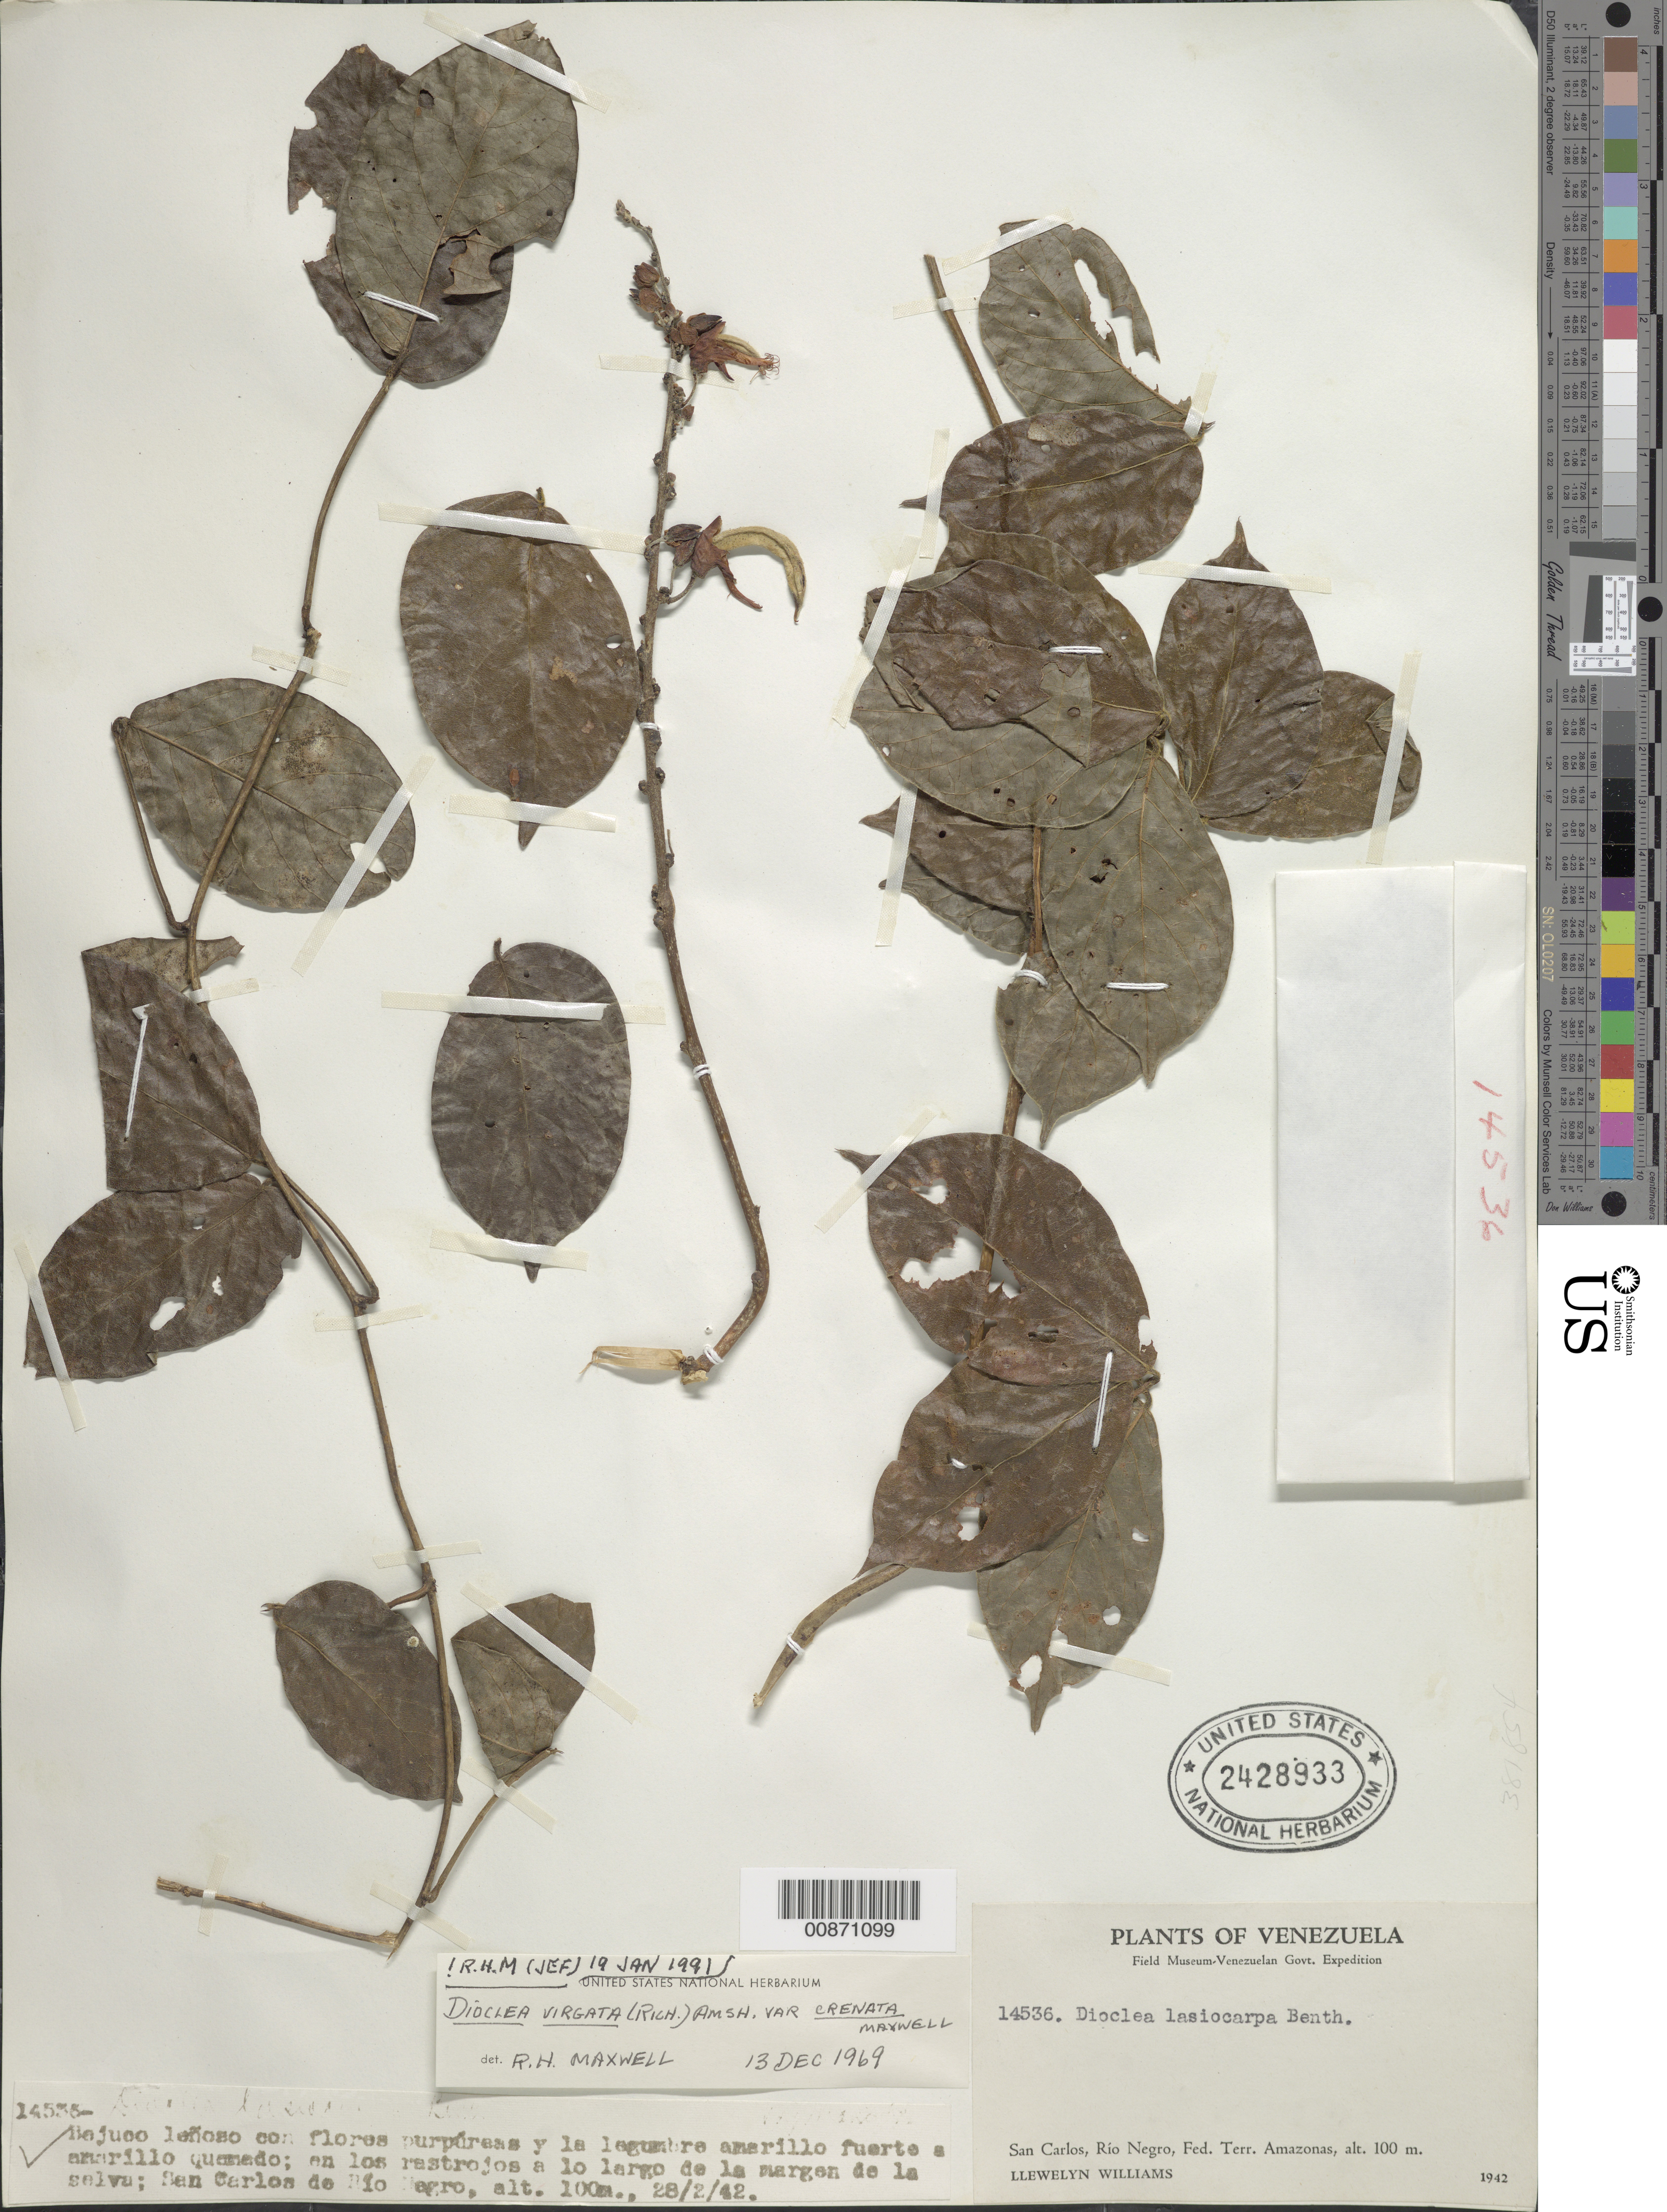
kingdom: Plantae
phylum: Tracheophyta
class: Magnoliopsida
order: Fabales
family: Fabaceae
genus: Dioclea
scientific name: Dioclea virgata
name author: (Rich.) Amshoff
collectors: Ll. Williams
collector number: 14536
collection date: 1942-02-28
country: Venezuela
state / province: Amazonas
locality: San Carlos, Rio Negro, Fed. Terr. Amazonas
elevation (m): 100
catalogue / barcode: US 2428933